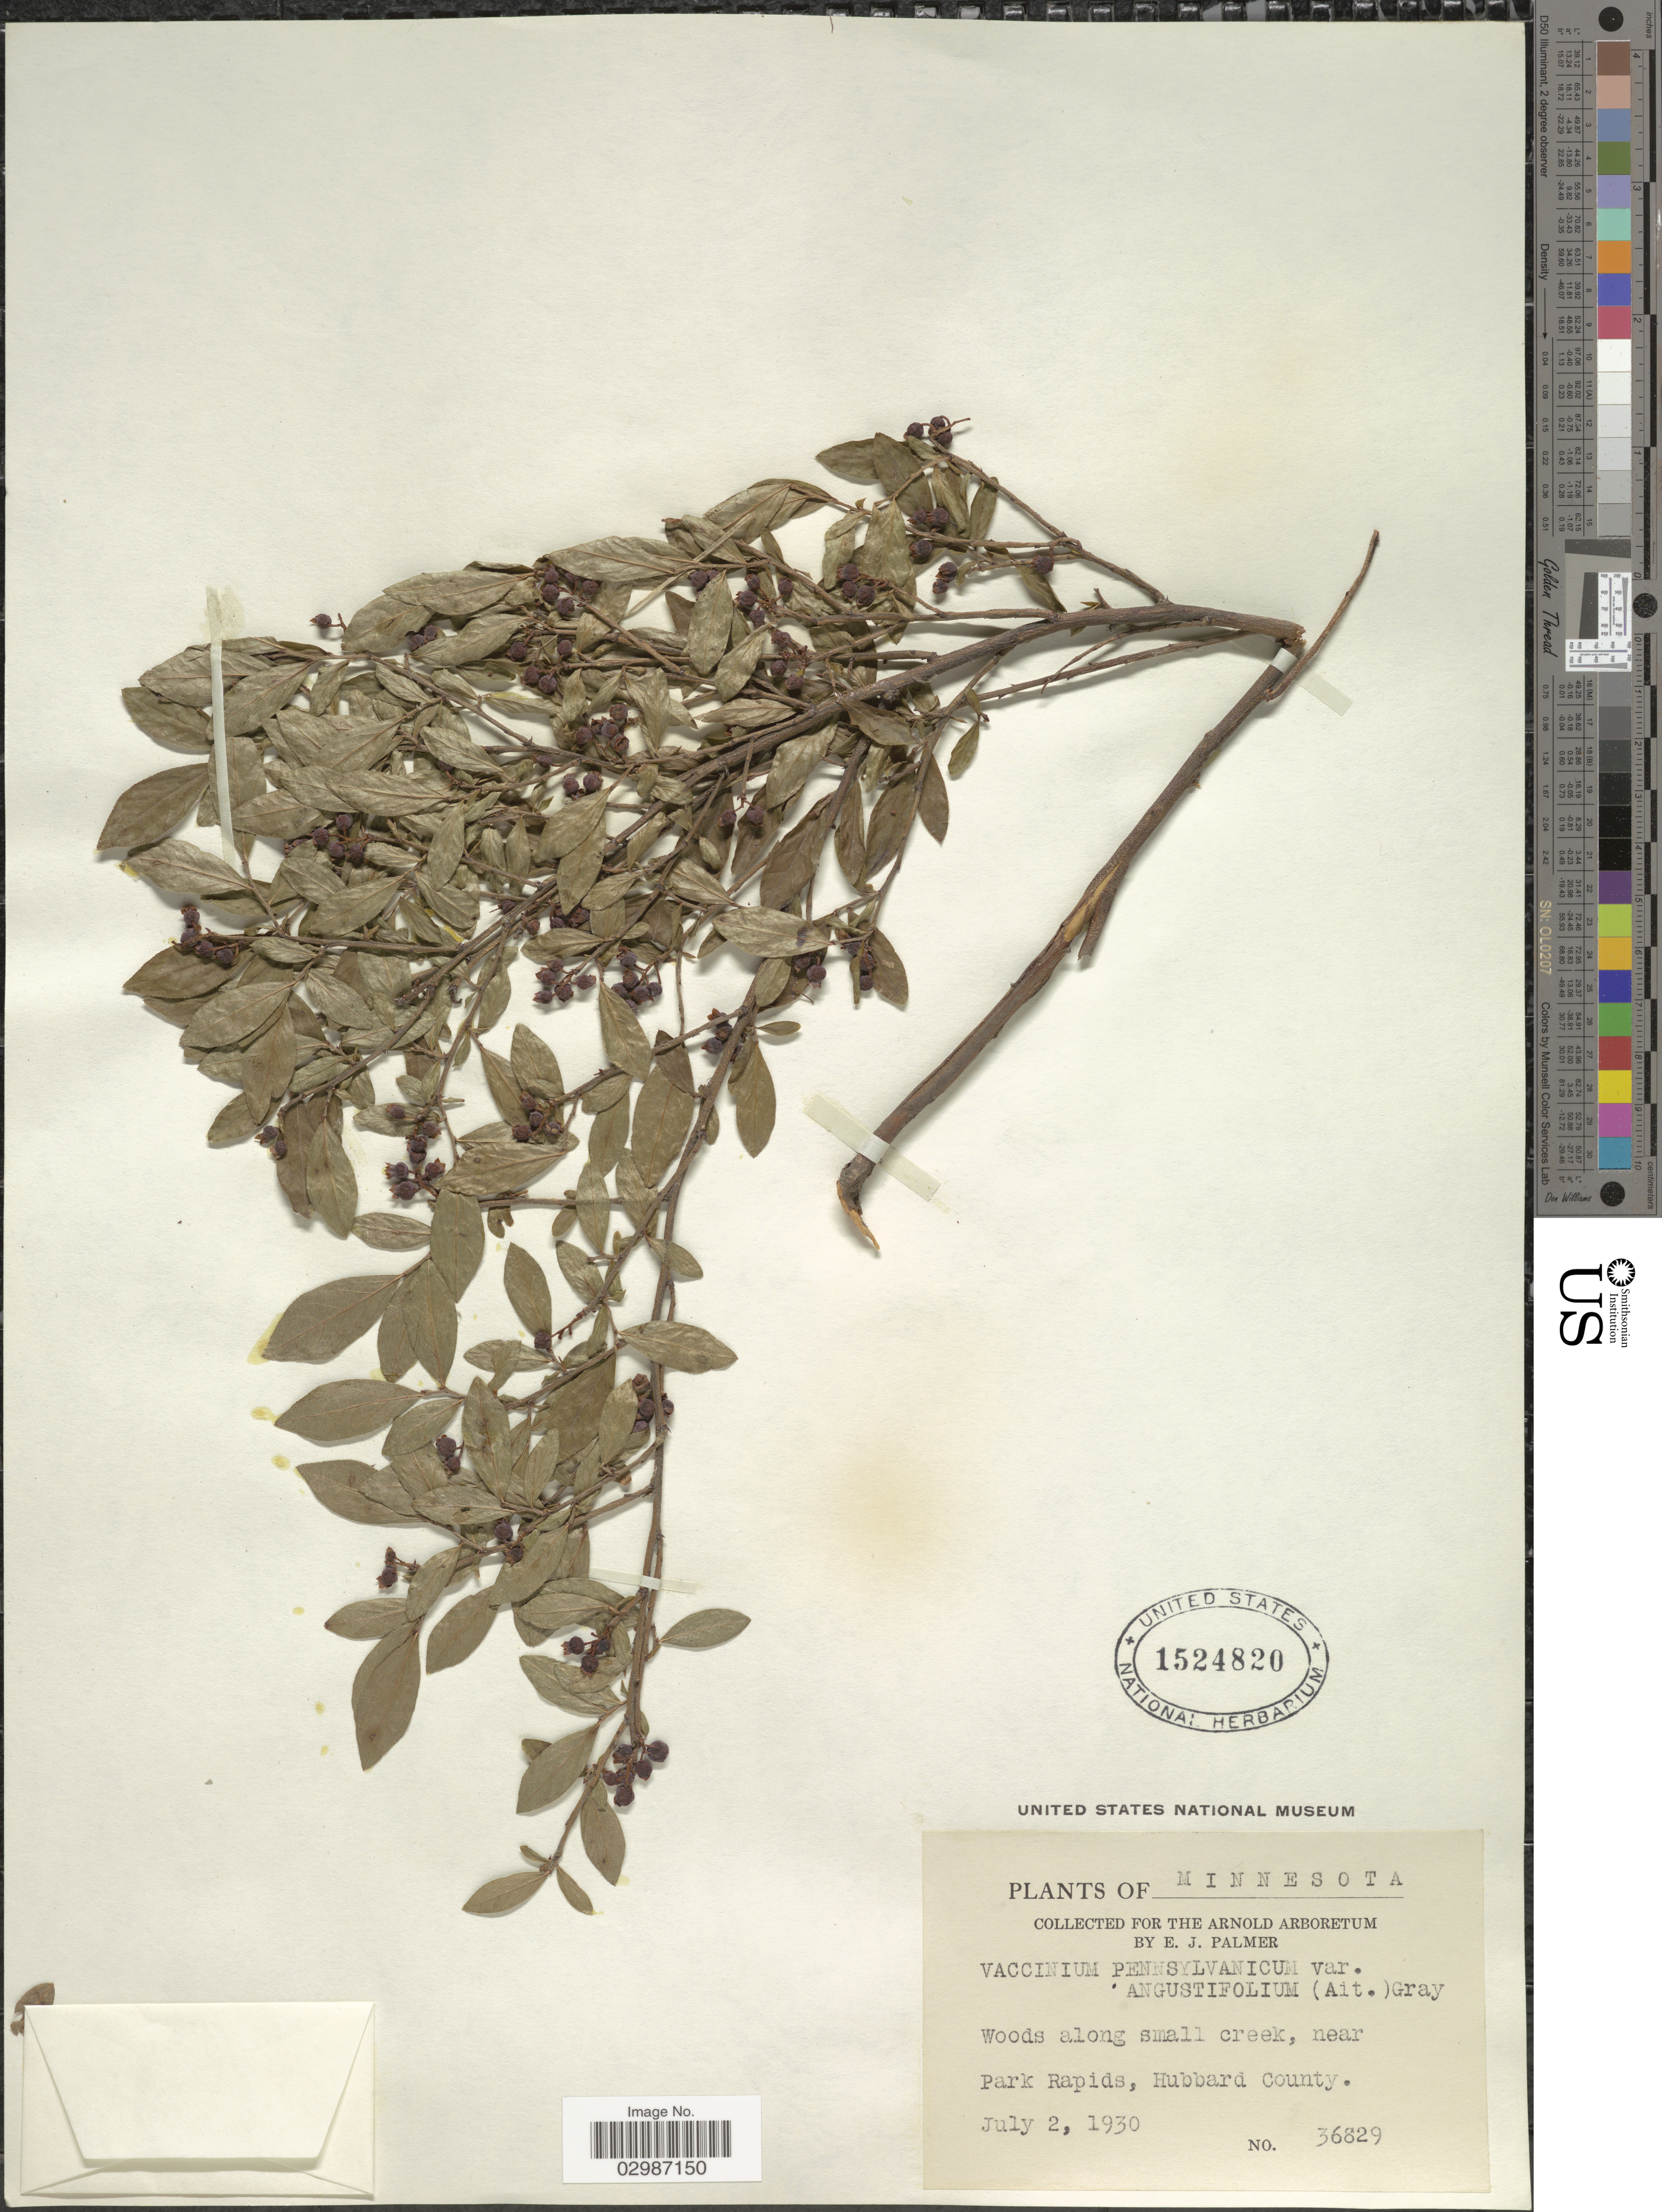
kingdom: Plantae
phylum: Tracheophyta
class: Magnoliopsida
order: Ericales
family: Ericaceae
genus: Vaccinium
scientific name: Vaccinium angustifolium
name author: Aiton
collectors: E. J. Palmer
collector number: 36829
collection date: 1930-07-02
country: United States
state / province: Minnesota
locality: Woods along small creek, near Park Rapids, Hubbard County.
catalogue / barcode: US 1524820